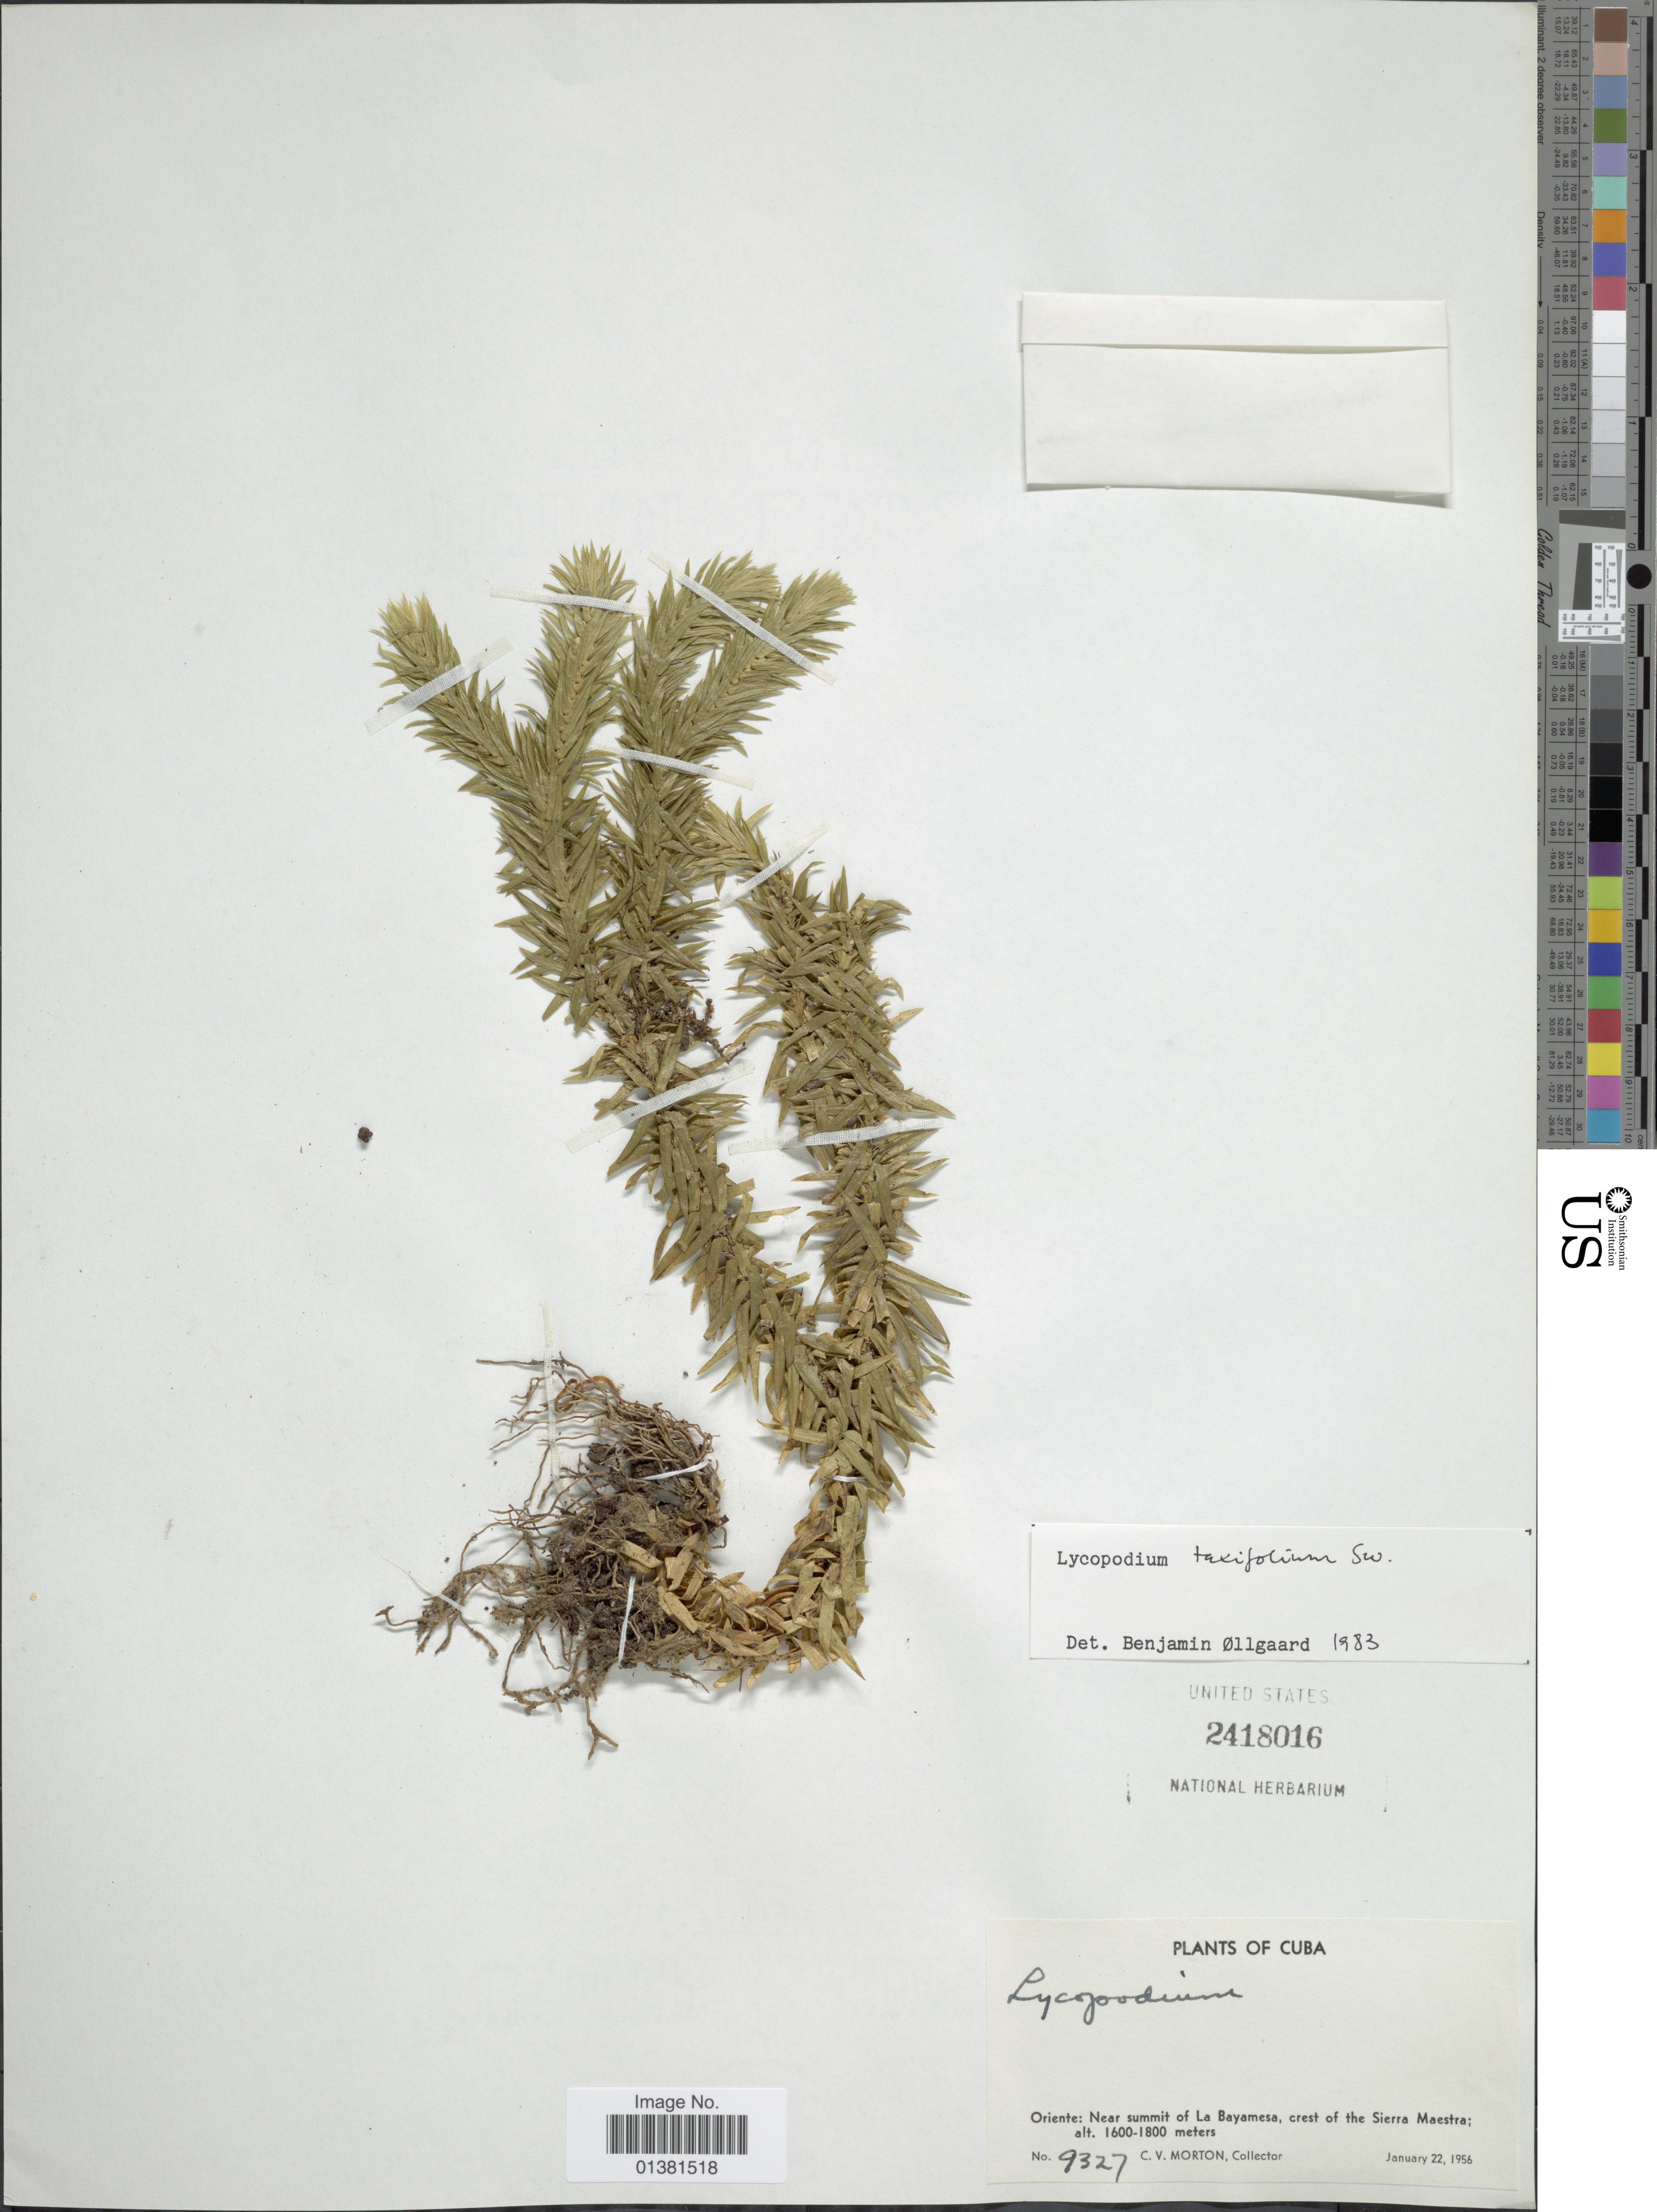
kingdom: Plantae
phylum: Tracheophyta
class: Lycopodiopsida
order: Lycopodiales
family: Lycopodiaceae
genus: Phlegmariurus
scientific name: Phlegmariurus taxifolius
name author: (Sw.) Á. Löve & D. Löve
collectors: C. V. Morton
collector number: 9327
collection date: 1956-01-22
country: Cuba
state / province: Oriente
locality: Near summit of La Bayamesa, crest of the Sierra Maestra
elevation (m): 1600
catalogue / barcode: US 2418016